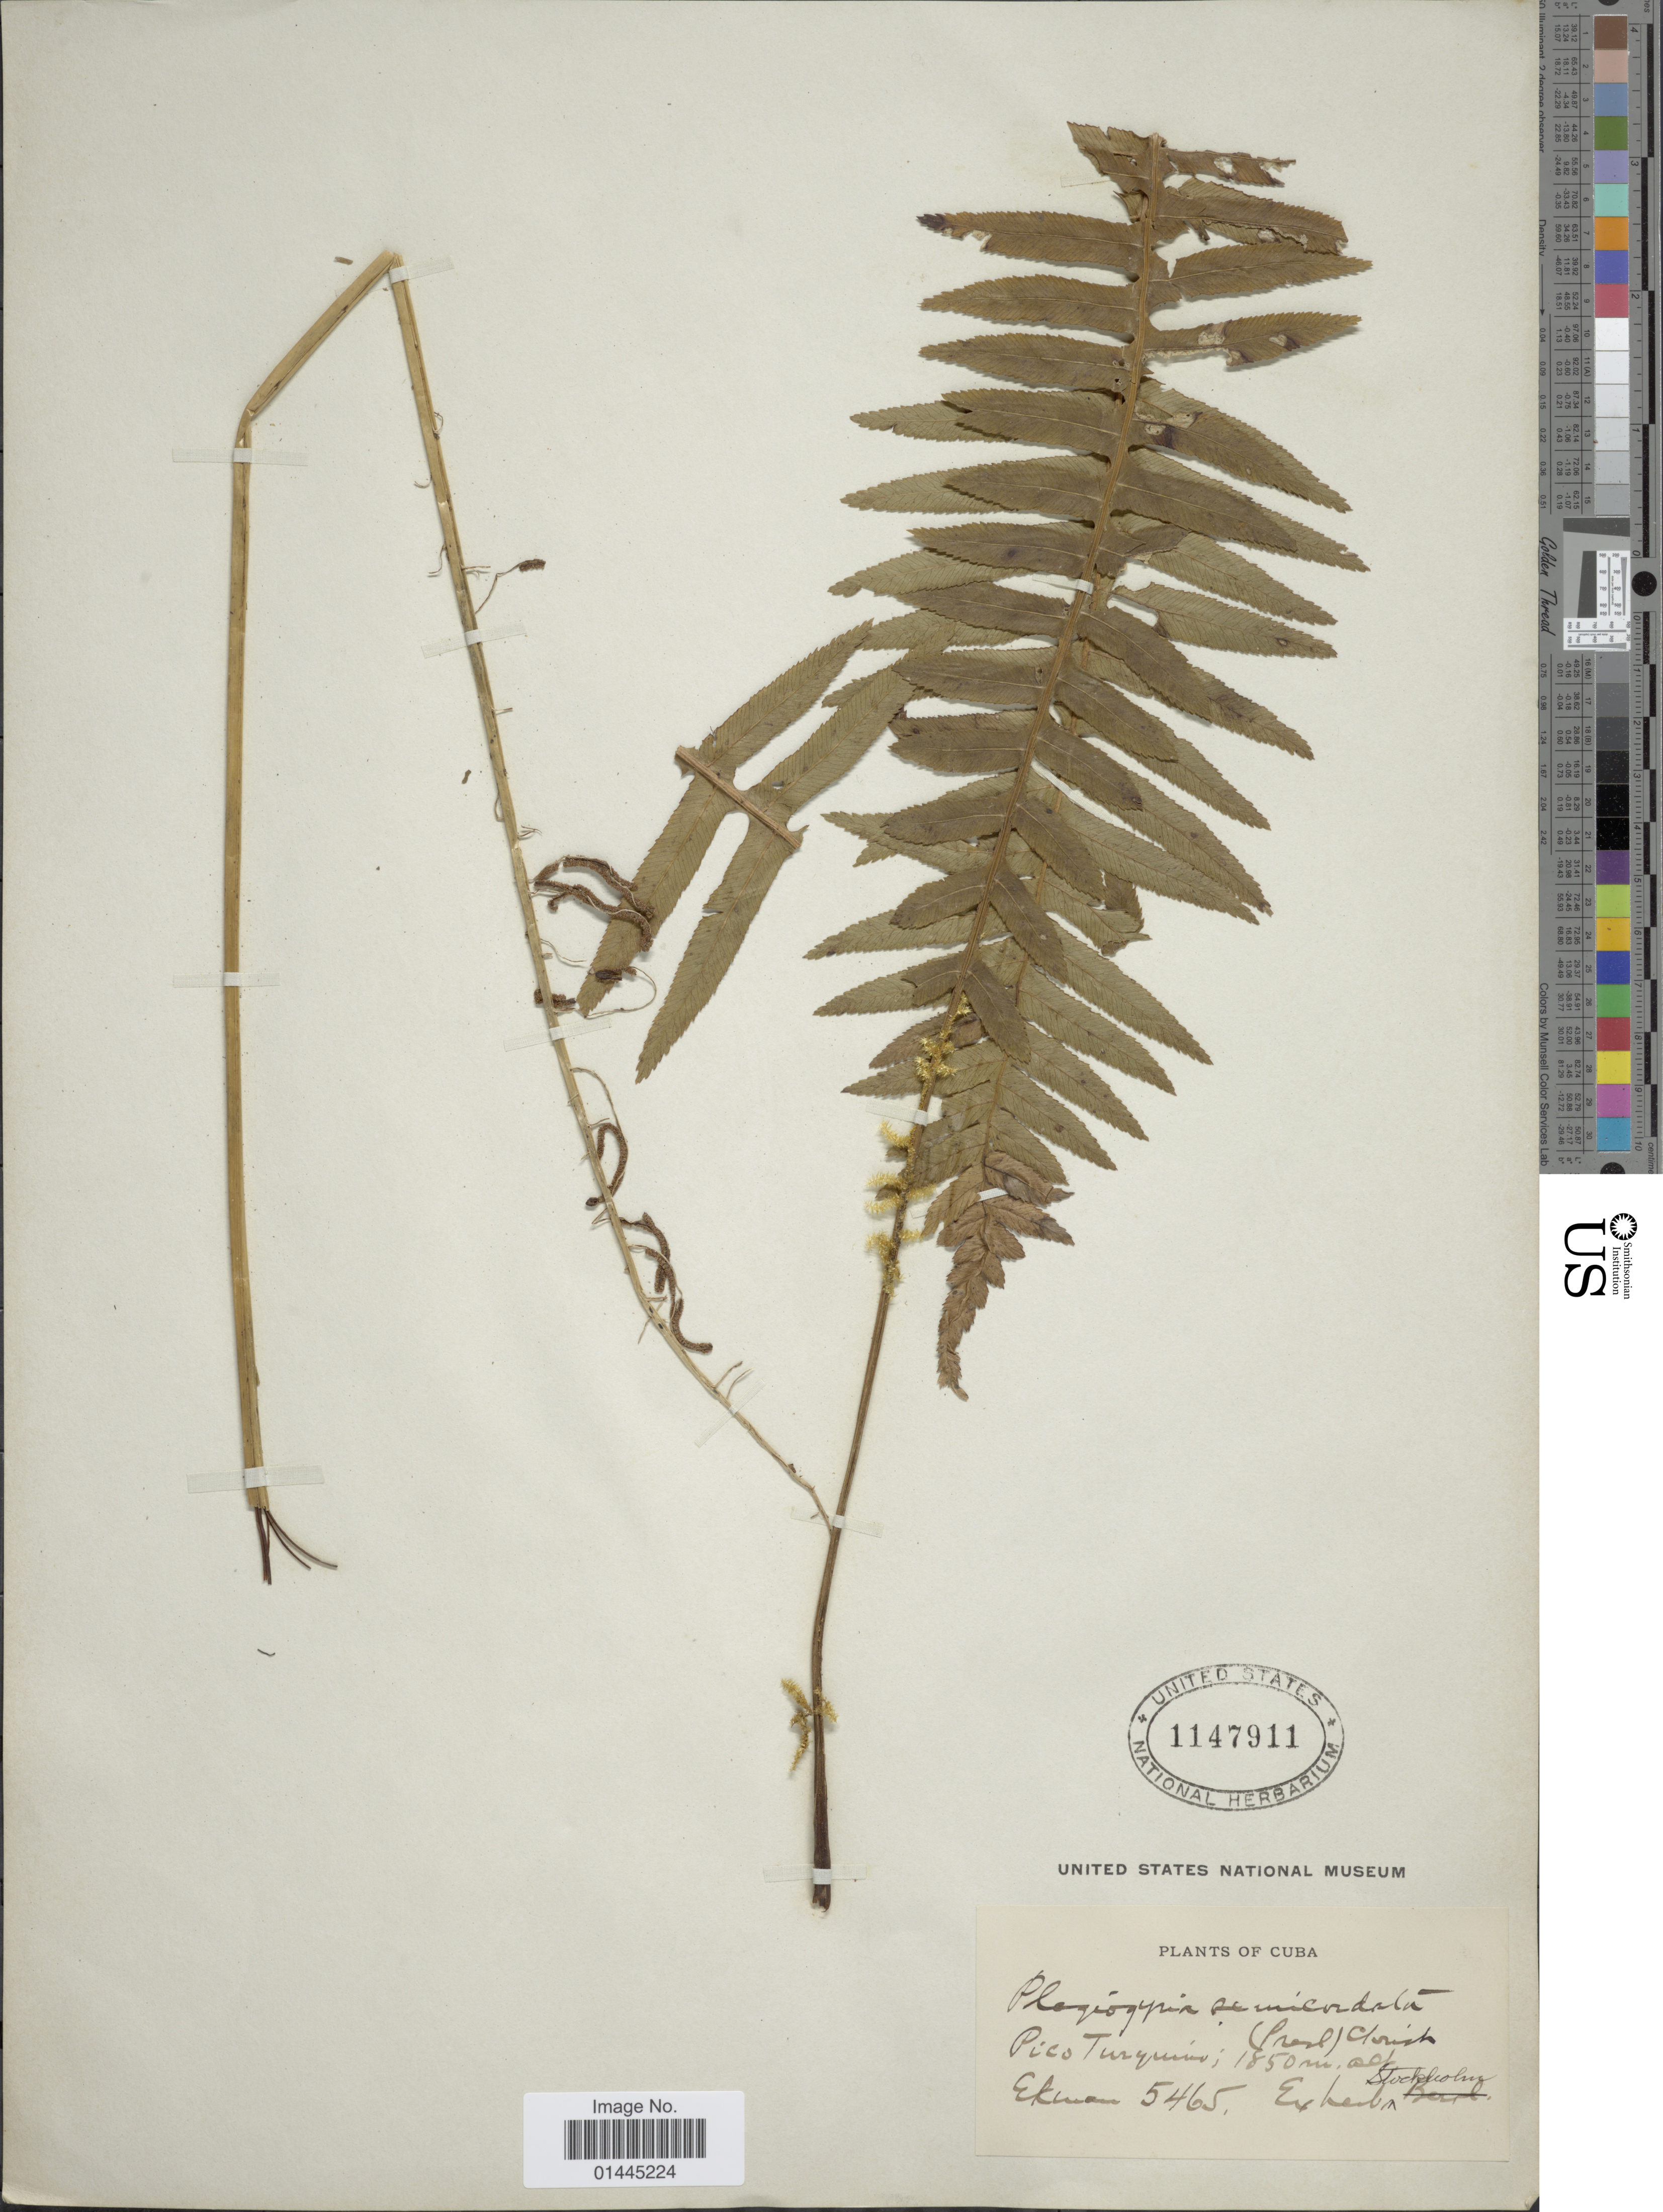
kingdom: Plantae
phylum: Tracheophyta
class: Polypodiopsida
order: Cyatheales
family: Plagiogyriaceae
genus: Plagiogyria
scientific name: Plagiogyria semicordata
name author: (C. Presl) Christ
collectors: E. L. Ekman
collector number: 5465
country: Cuba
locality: Pico Turquino.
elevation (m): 1850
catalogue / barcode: US 1147911